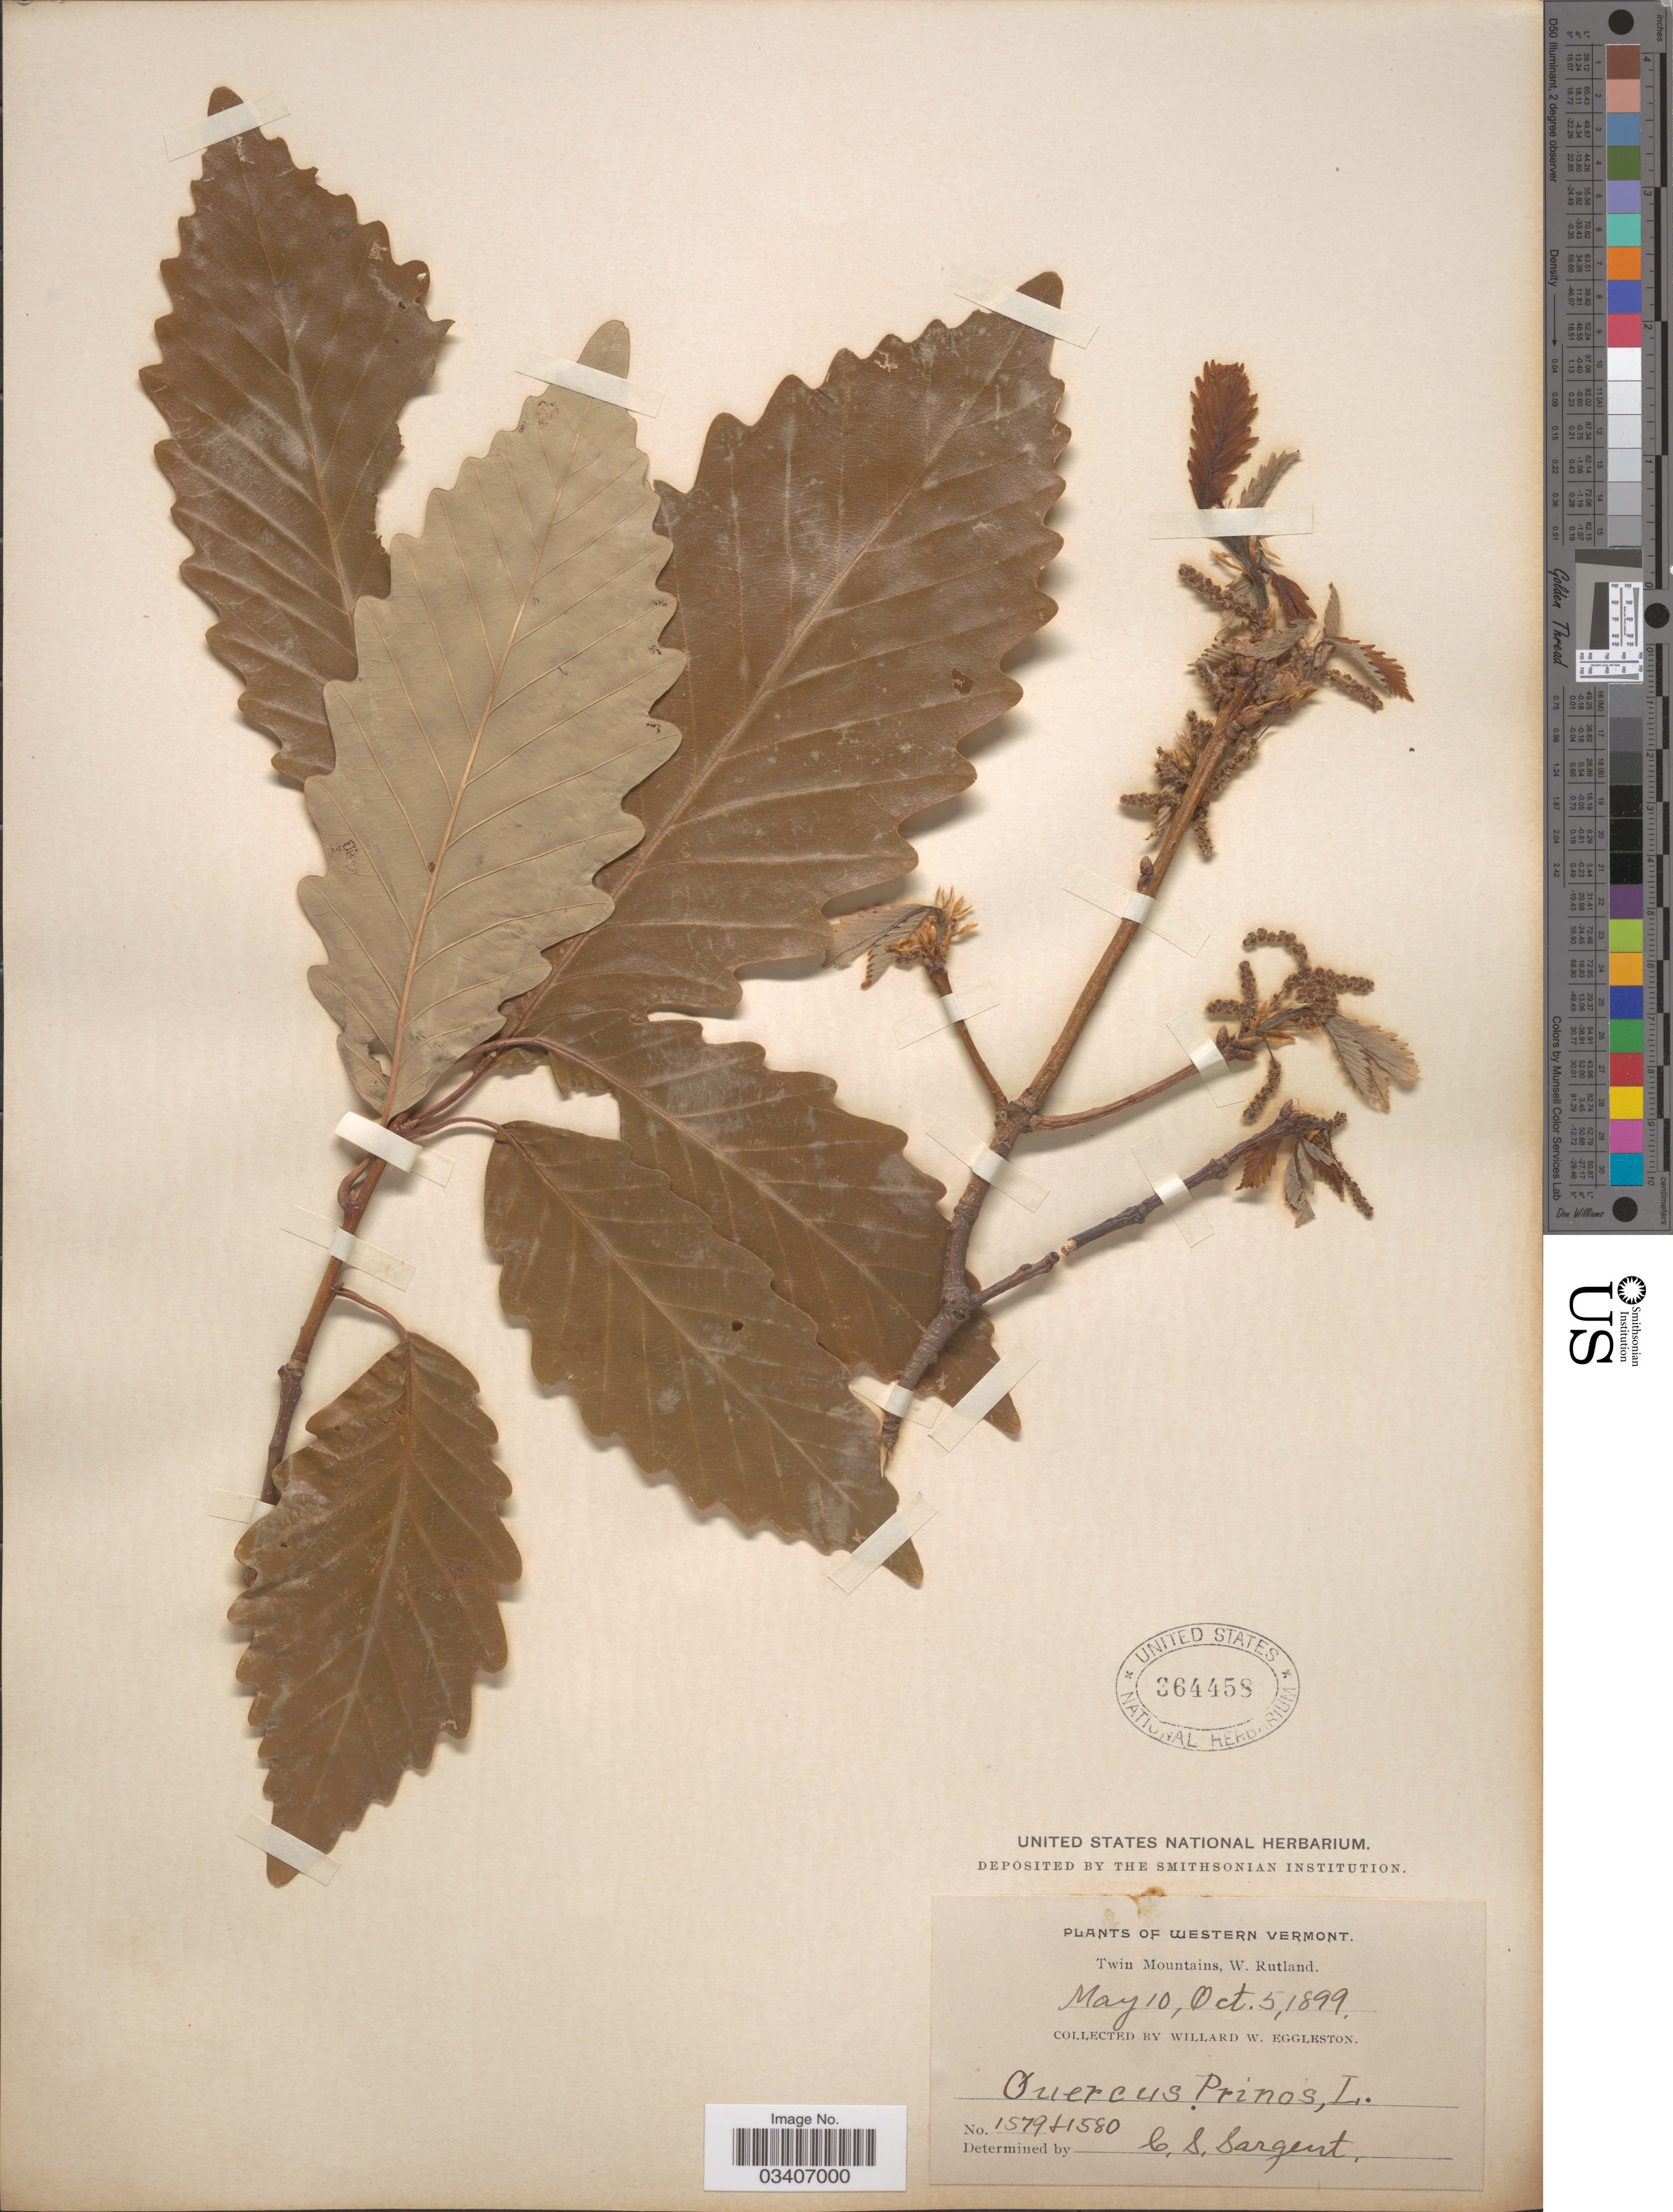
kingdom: Plantae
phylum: Tracheophyta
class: Magnoliopsida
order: Fagales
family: Fagaceae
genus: Quercus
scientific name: Quercus montana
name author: Willd.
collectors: W. W. Eggleston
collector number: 1579/1580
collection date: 1899-05-10/1899-10-05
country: United States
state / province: Vermont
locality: Western Vermont. Twin Mountains, W. Rutland.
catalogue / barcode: US 364458